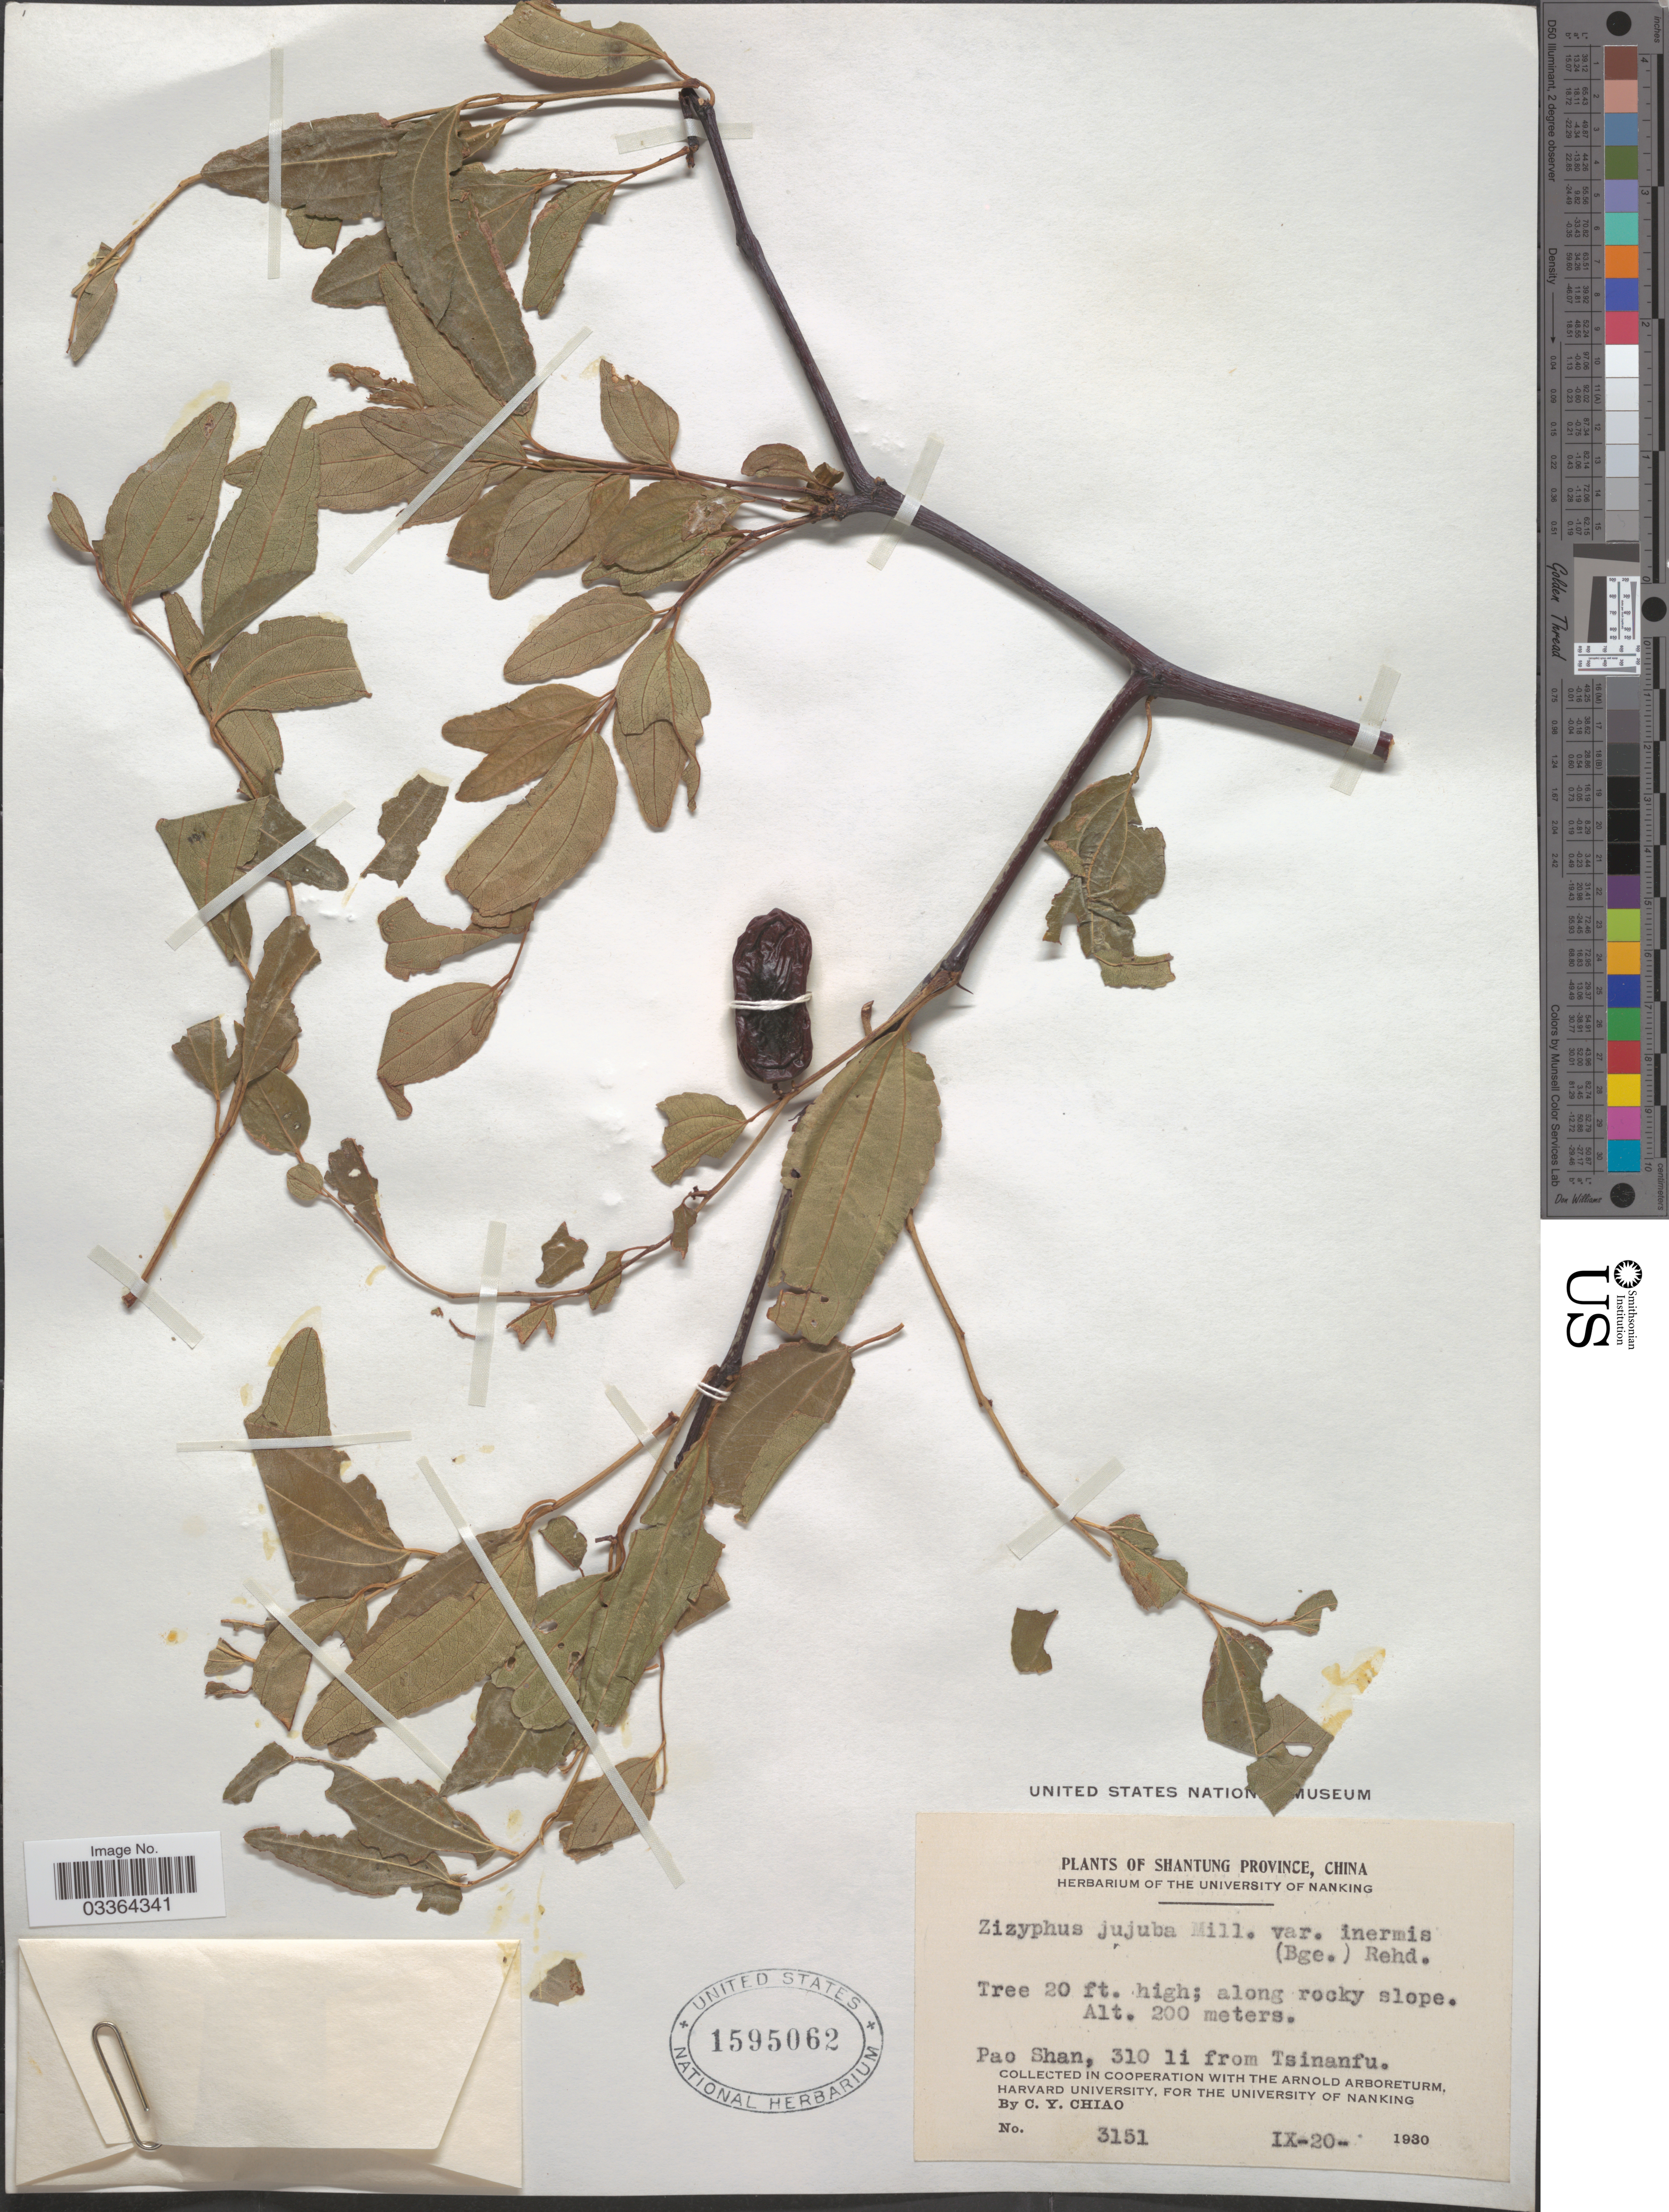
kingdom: Plantae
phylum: Tracheophyta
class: Magnoliopsida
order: Rosales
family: Rhamnaceae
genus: Ziziphus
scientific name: Ziziphus jujuba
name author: Mill.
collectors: C. Y. Chiao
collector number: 3151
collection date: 1930-09-20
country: China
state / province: Shandong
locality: Shantung Province. Pao Shan, 310 li from Tsinanfu.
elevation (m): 200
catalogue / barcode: US 1595062